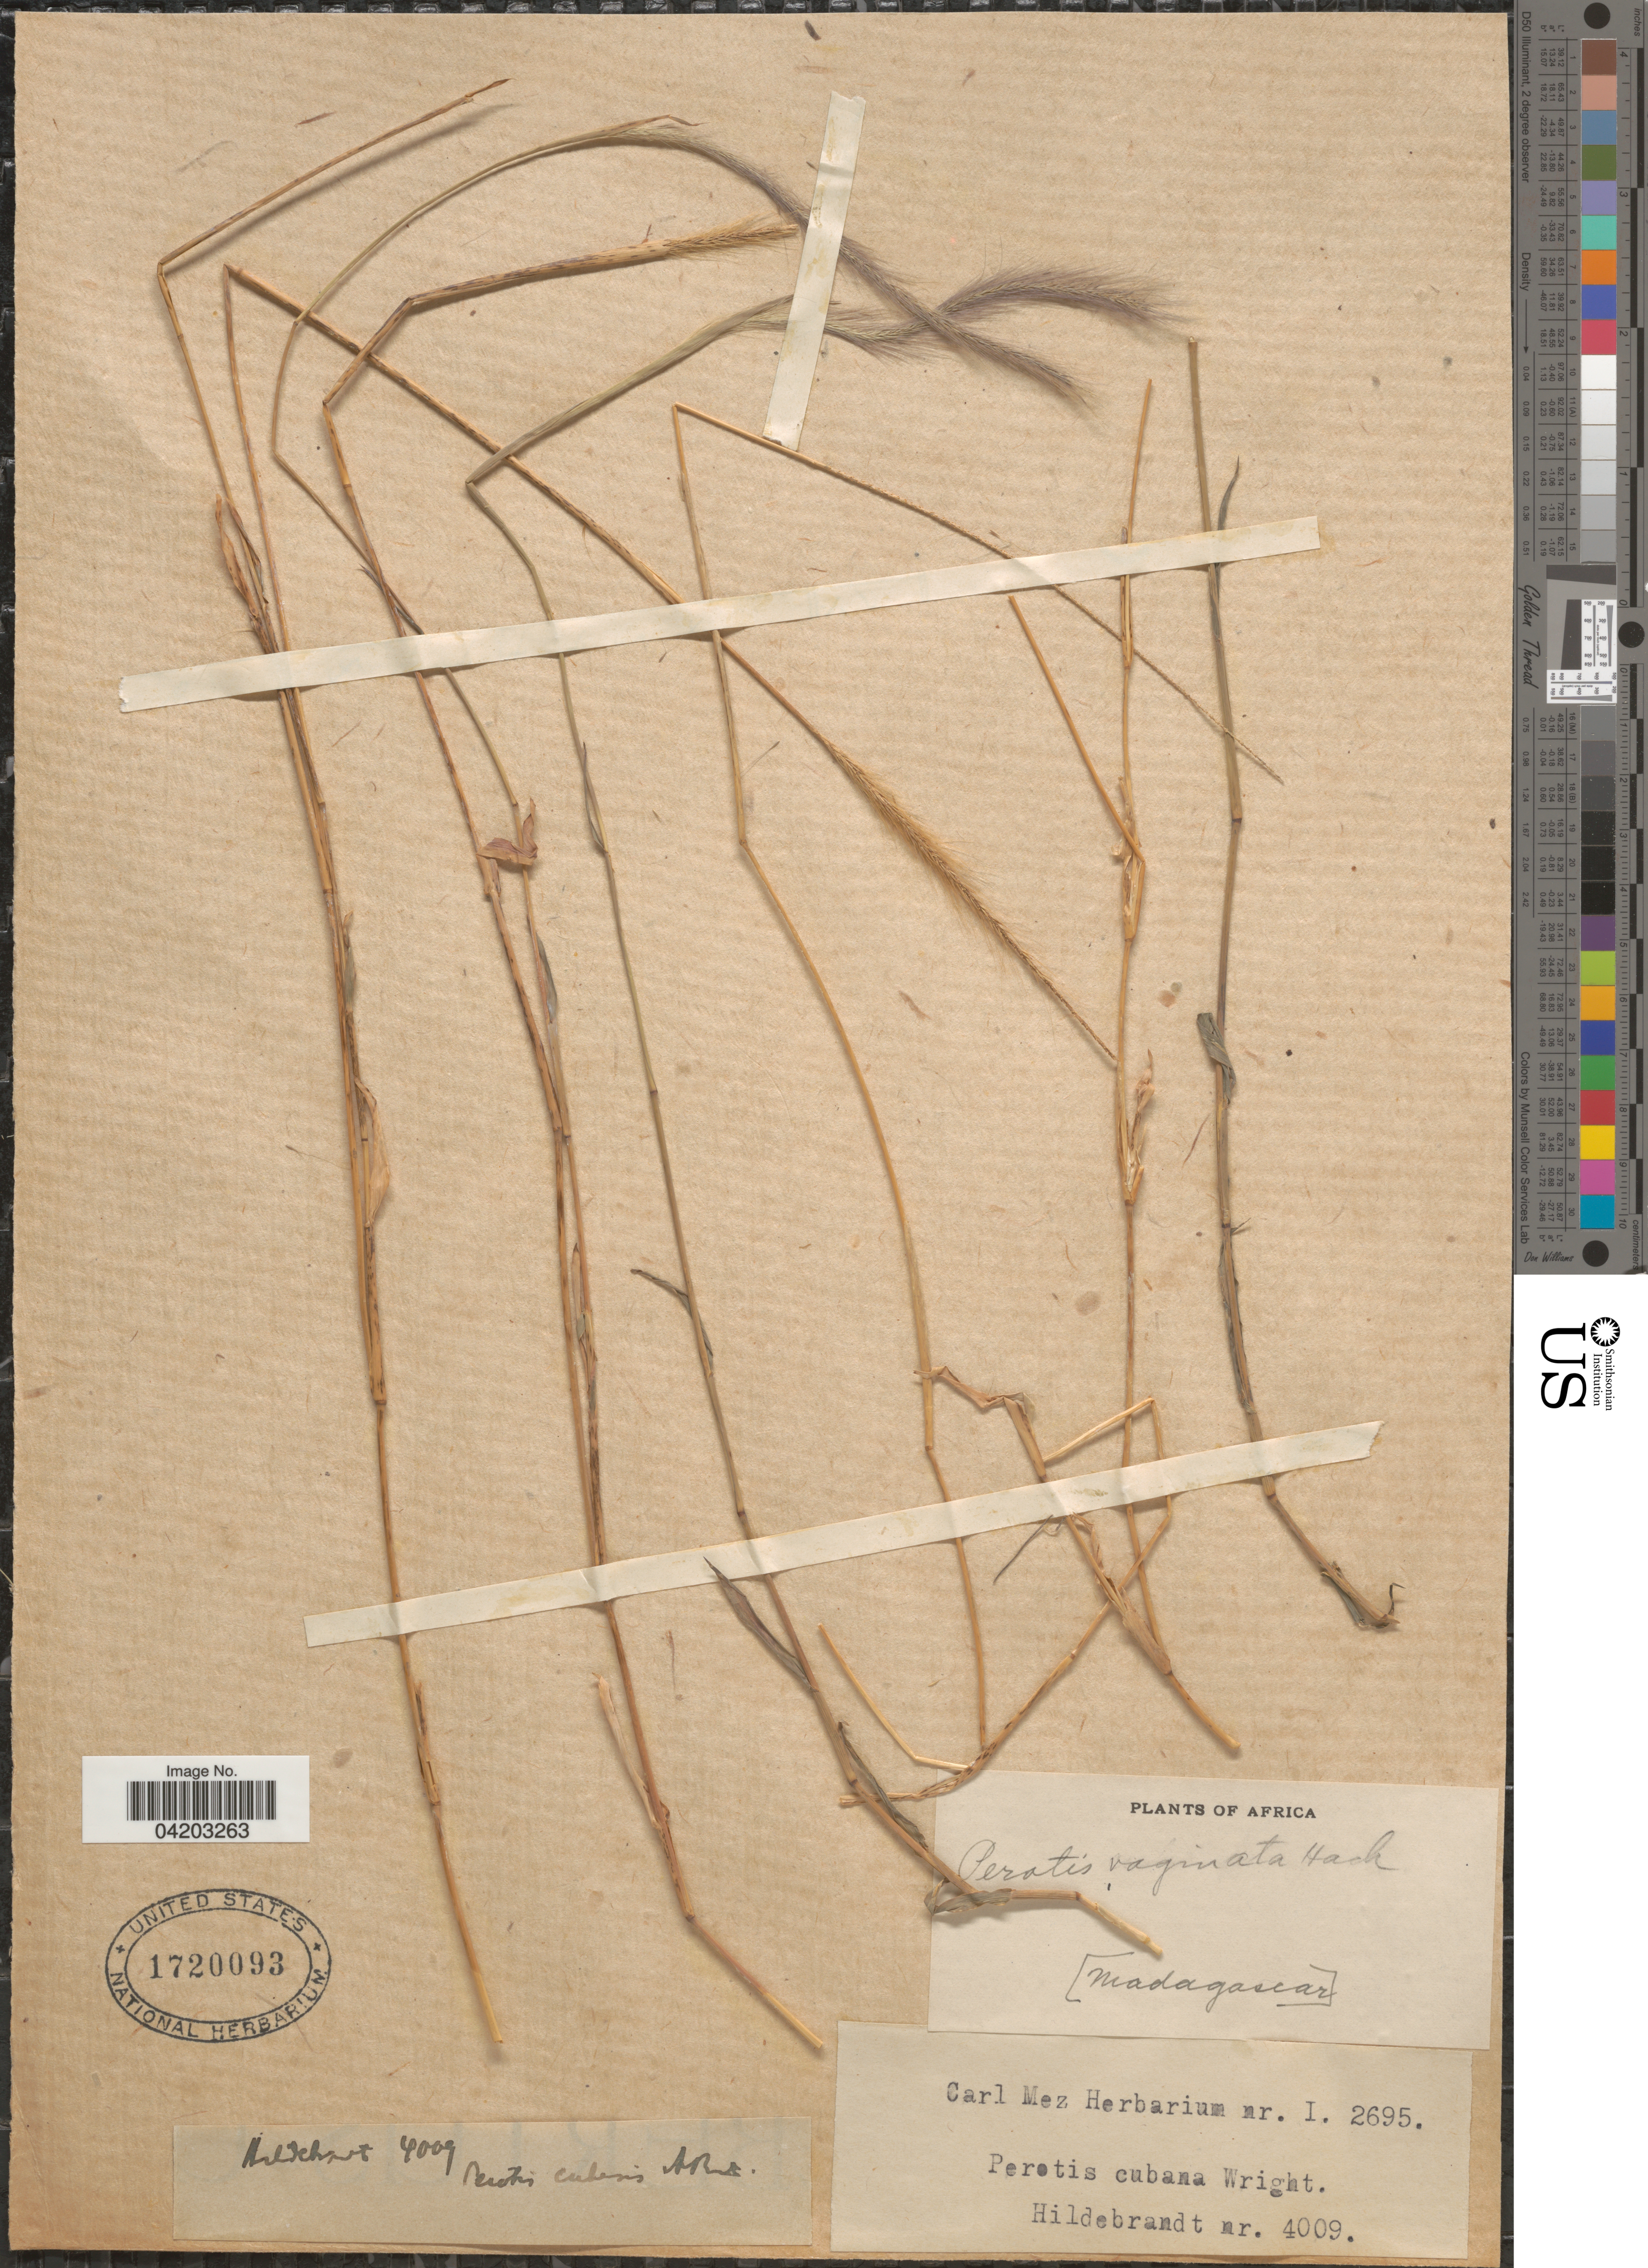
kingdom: Plantae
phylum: Tracheophyta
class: Liliopsida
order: Poales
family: Poaceae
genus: Perotis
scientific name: Perotis vaginata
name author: Hack.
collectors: J. Hildebrandt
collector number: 4009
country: Madagascar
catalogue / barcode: US 1720093